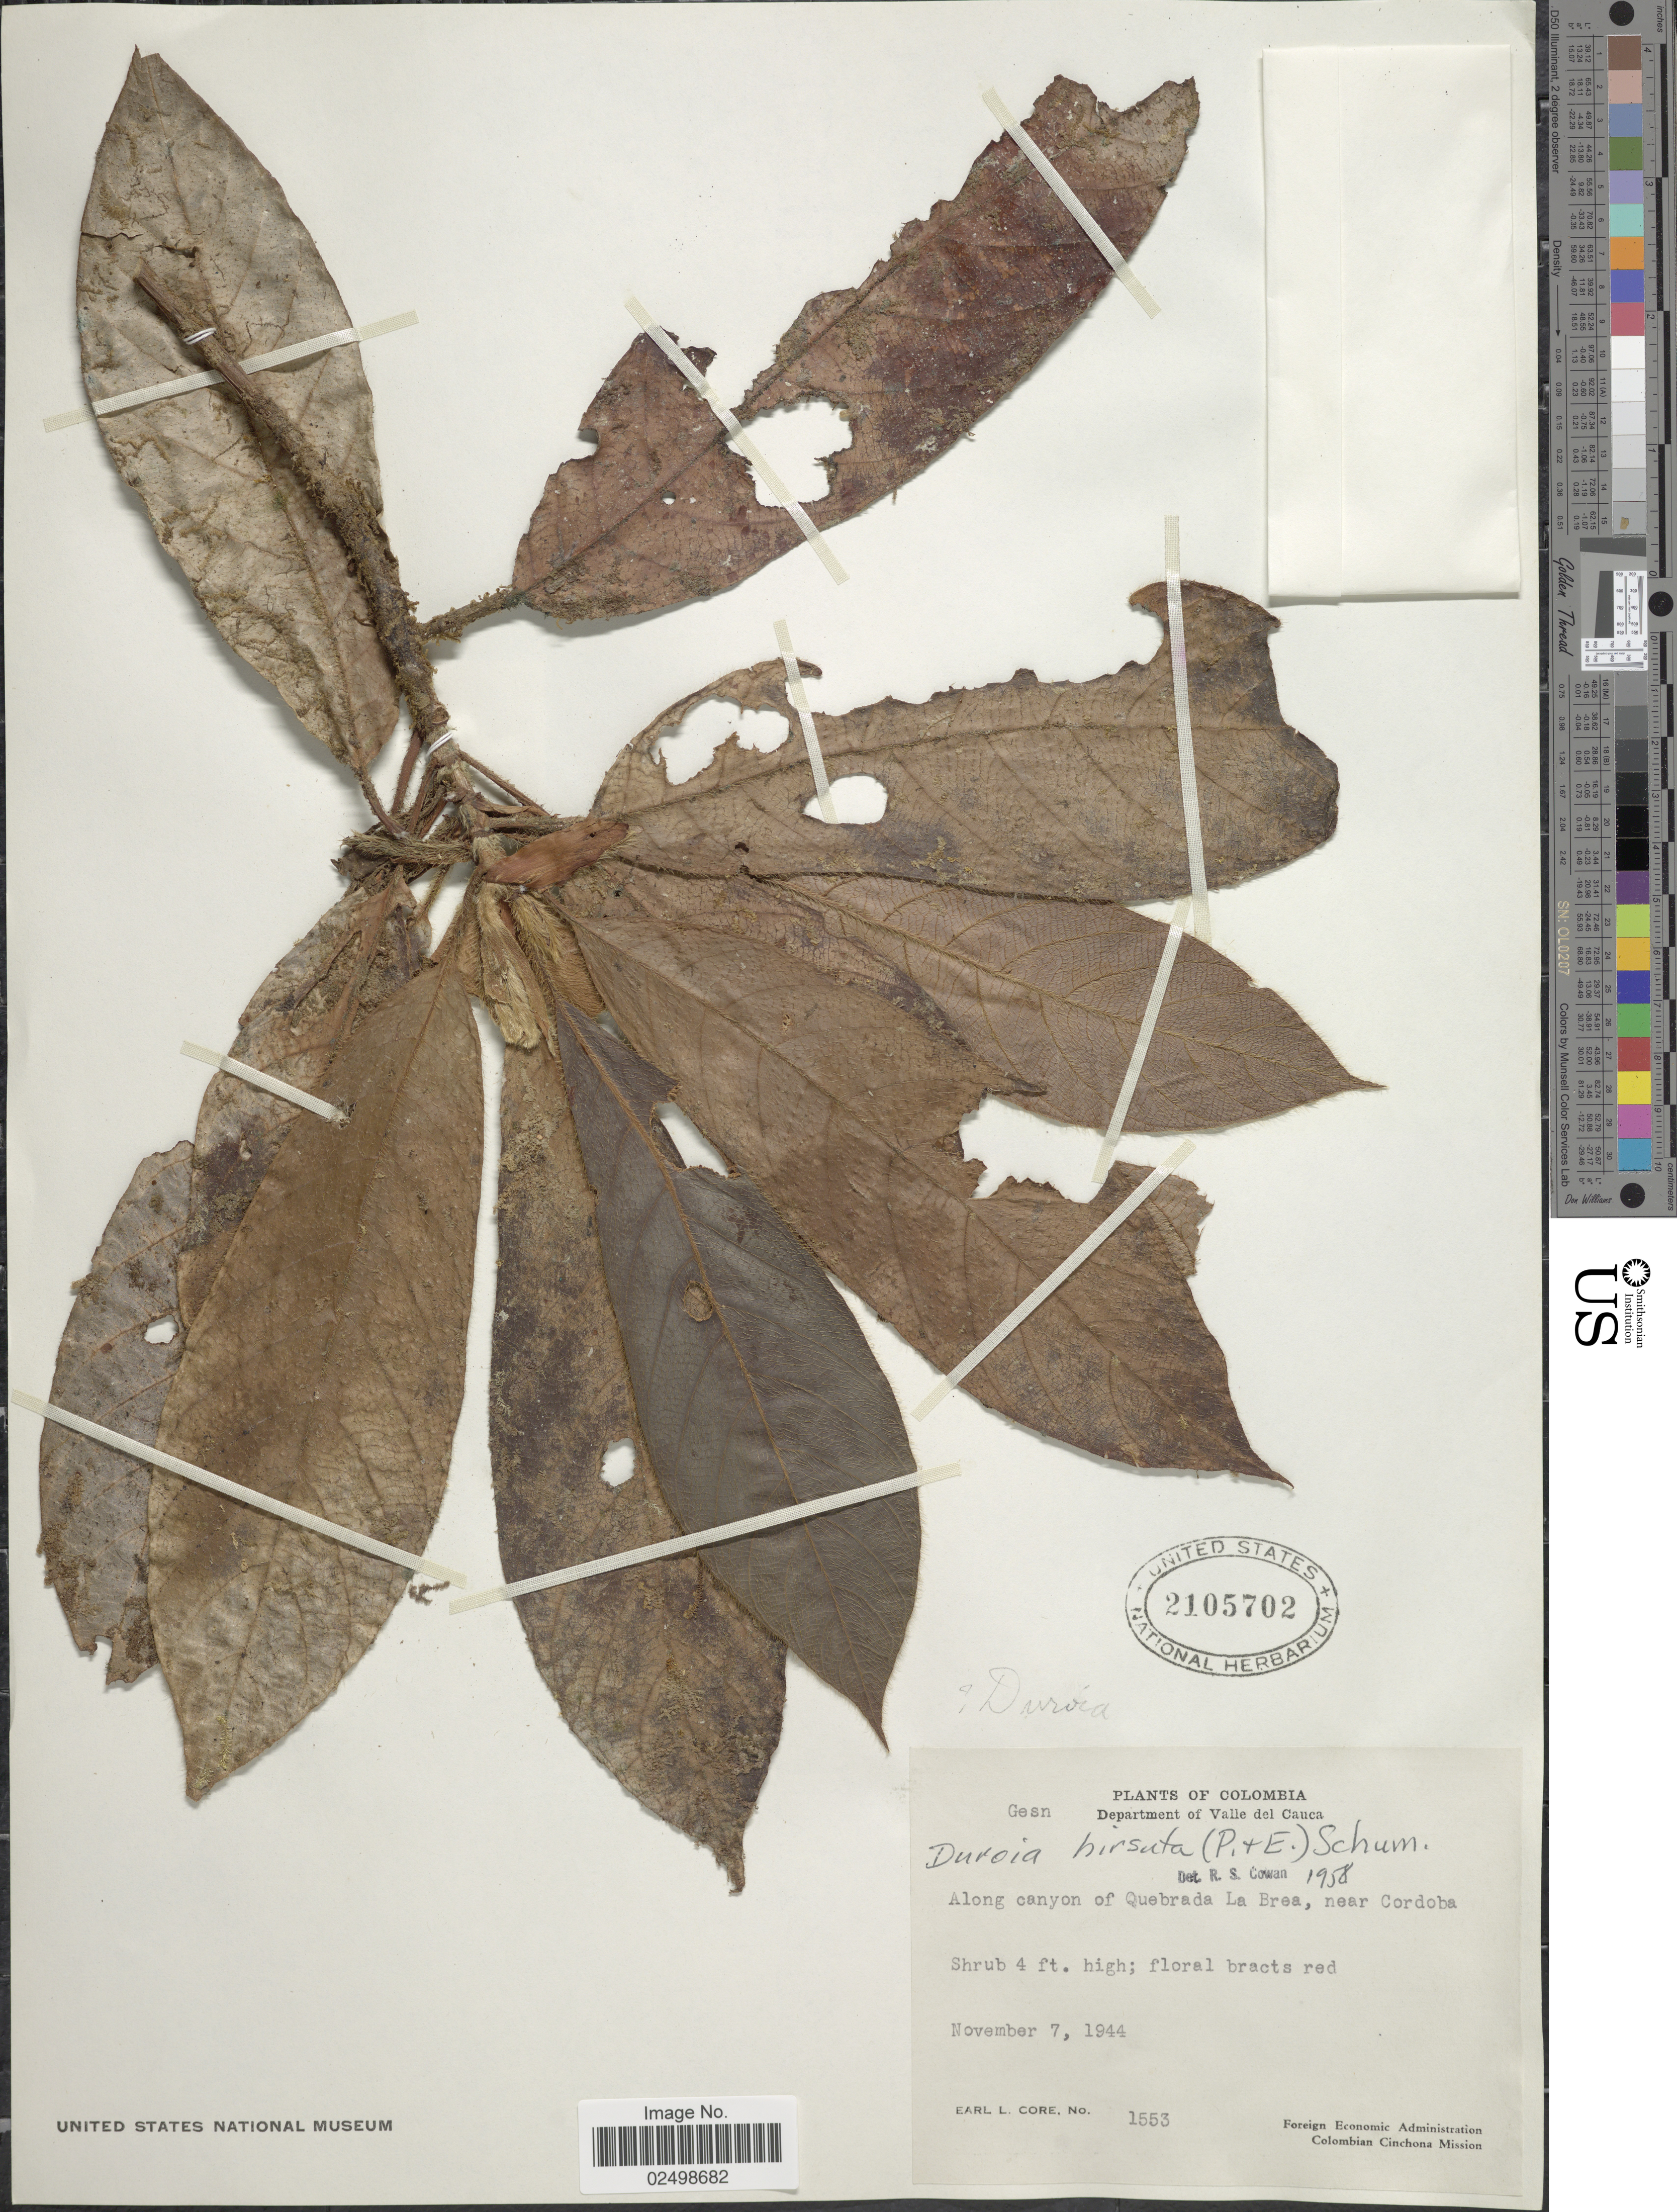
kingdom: Plantae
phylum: Tracheophyta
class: Magnoliopsida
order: Gentianales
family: Rubiaceae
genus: Duroia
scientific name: Duroia hirsuta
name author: (Poepp.) K. Schum.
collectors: E. L. Core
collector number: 1553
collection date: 1944-11-07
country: Colombia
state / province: Valle del Cauca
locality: Along canyon of Quebrada La Brea, near Cordoba.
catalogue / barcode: US 2105702